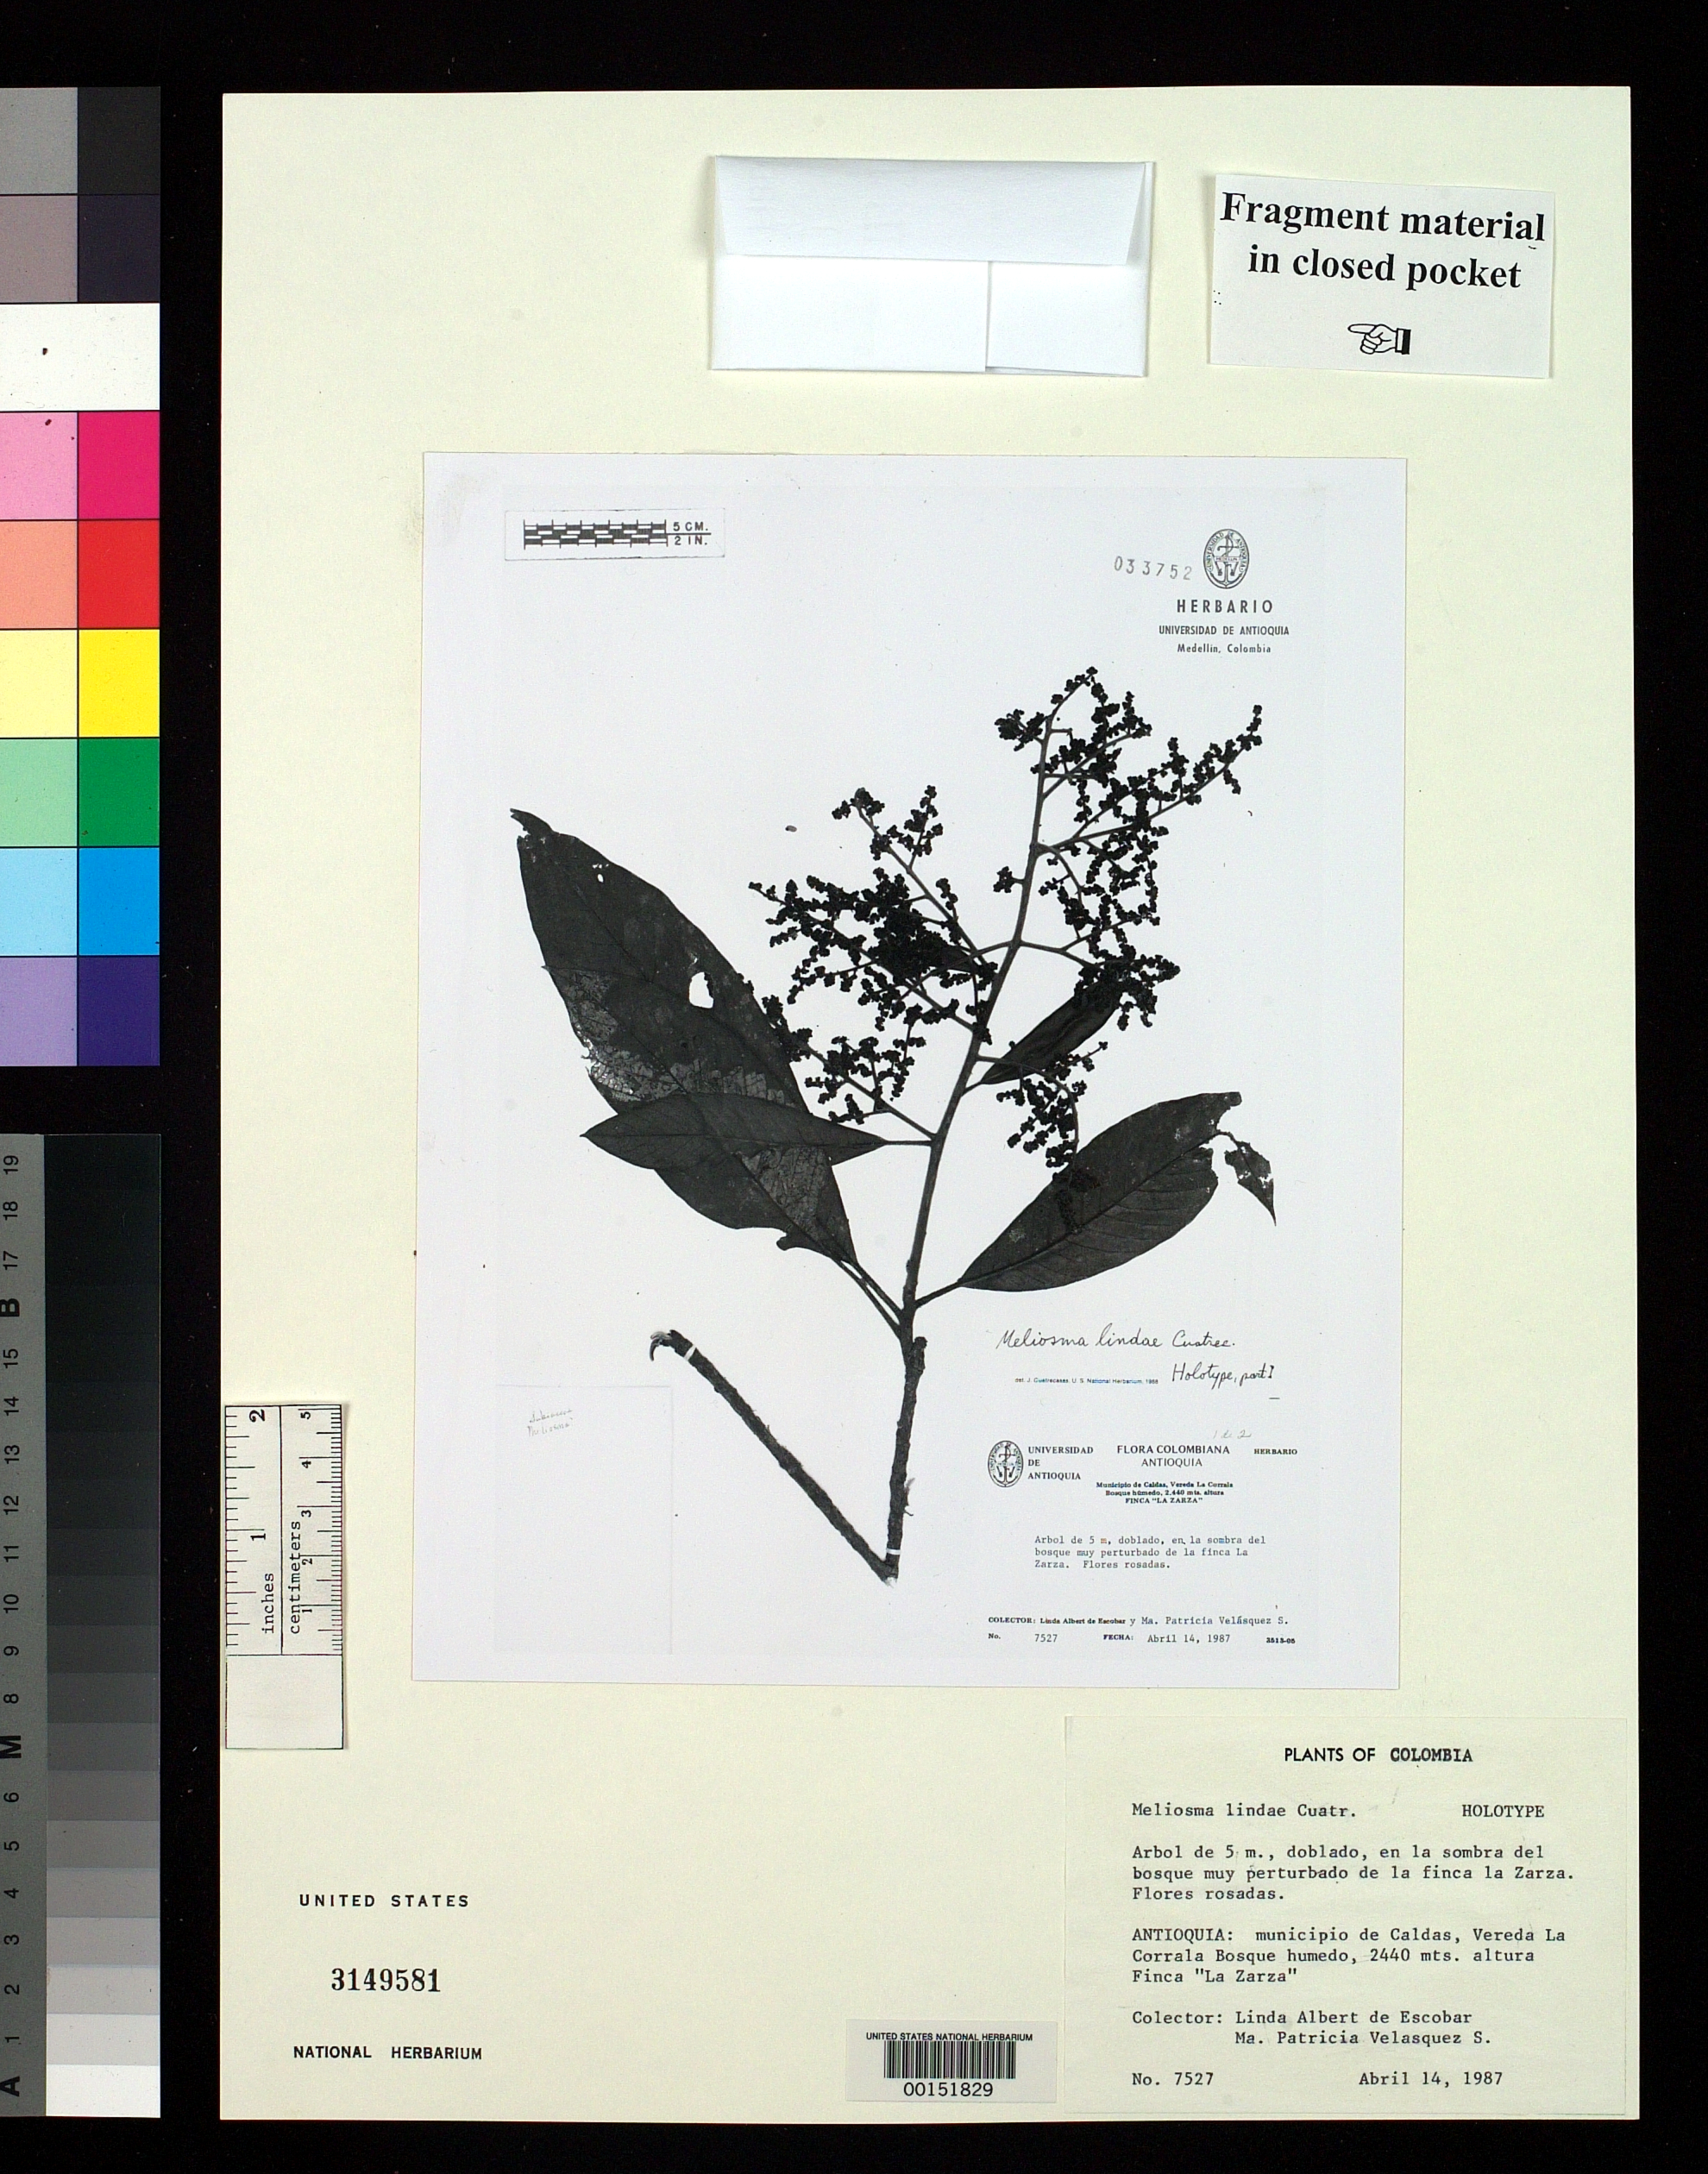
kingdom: Plantae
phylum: Tracheophyta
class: Magnoliopsida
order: Proteales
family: Sabiaceae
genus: Meliosma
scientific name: Meliosma lindae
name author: Cuatrec.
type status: Isotype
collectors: L. K. de Escobar & P. Velasquez S.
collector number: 7527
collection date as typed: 14 Apr 1987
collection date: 1987-04-14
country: Colombia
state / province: Antioquia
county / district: Caldas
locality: La Corrala Forest Trail, Finca "La Zarza".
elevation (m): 2440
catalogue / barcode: US 3149581